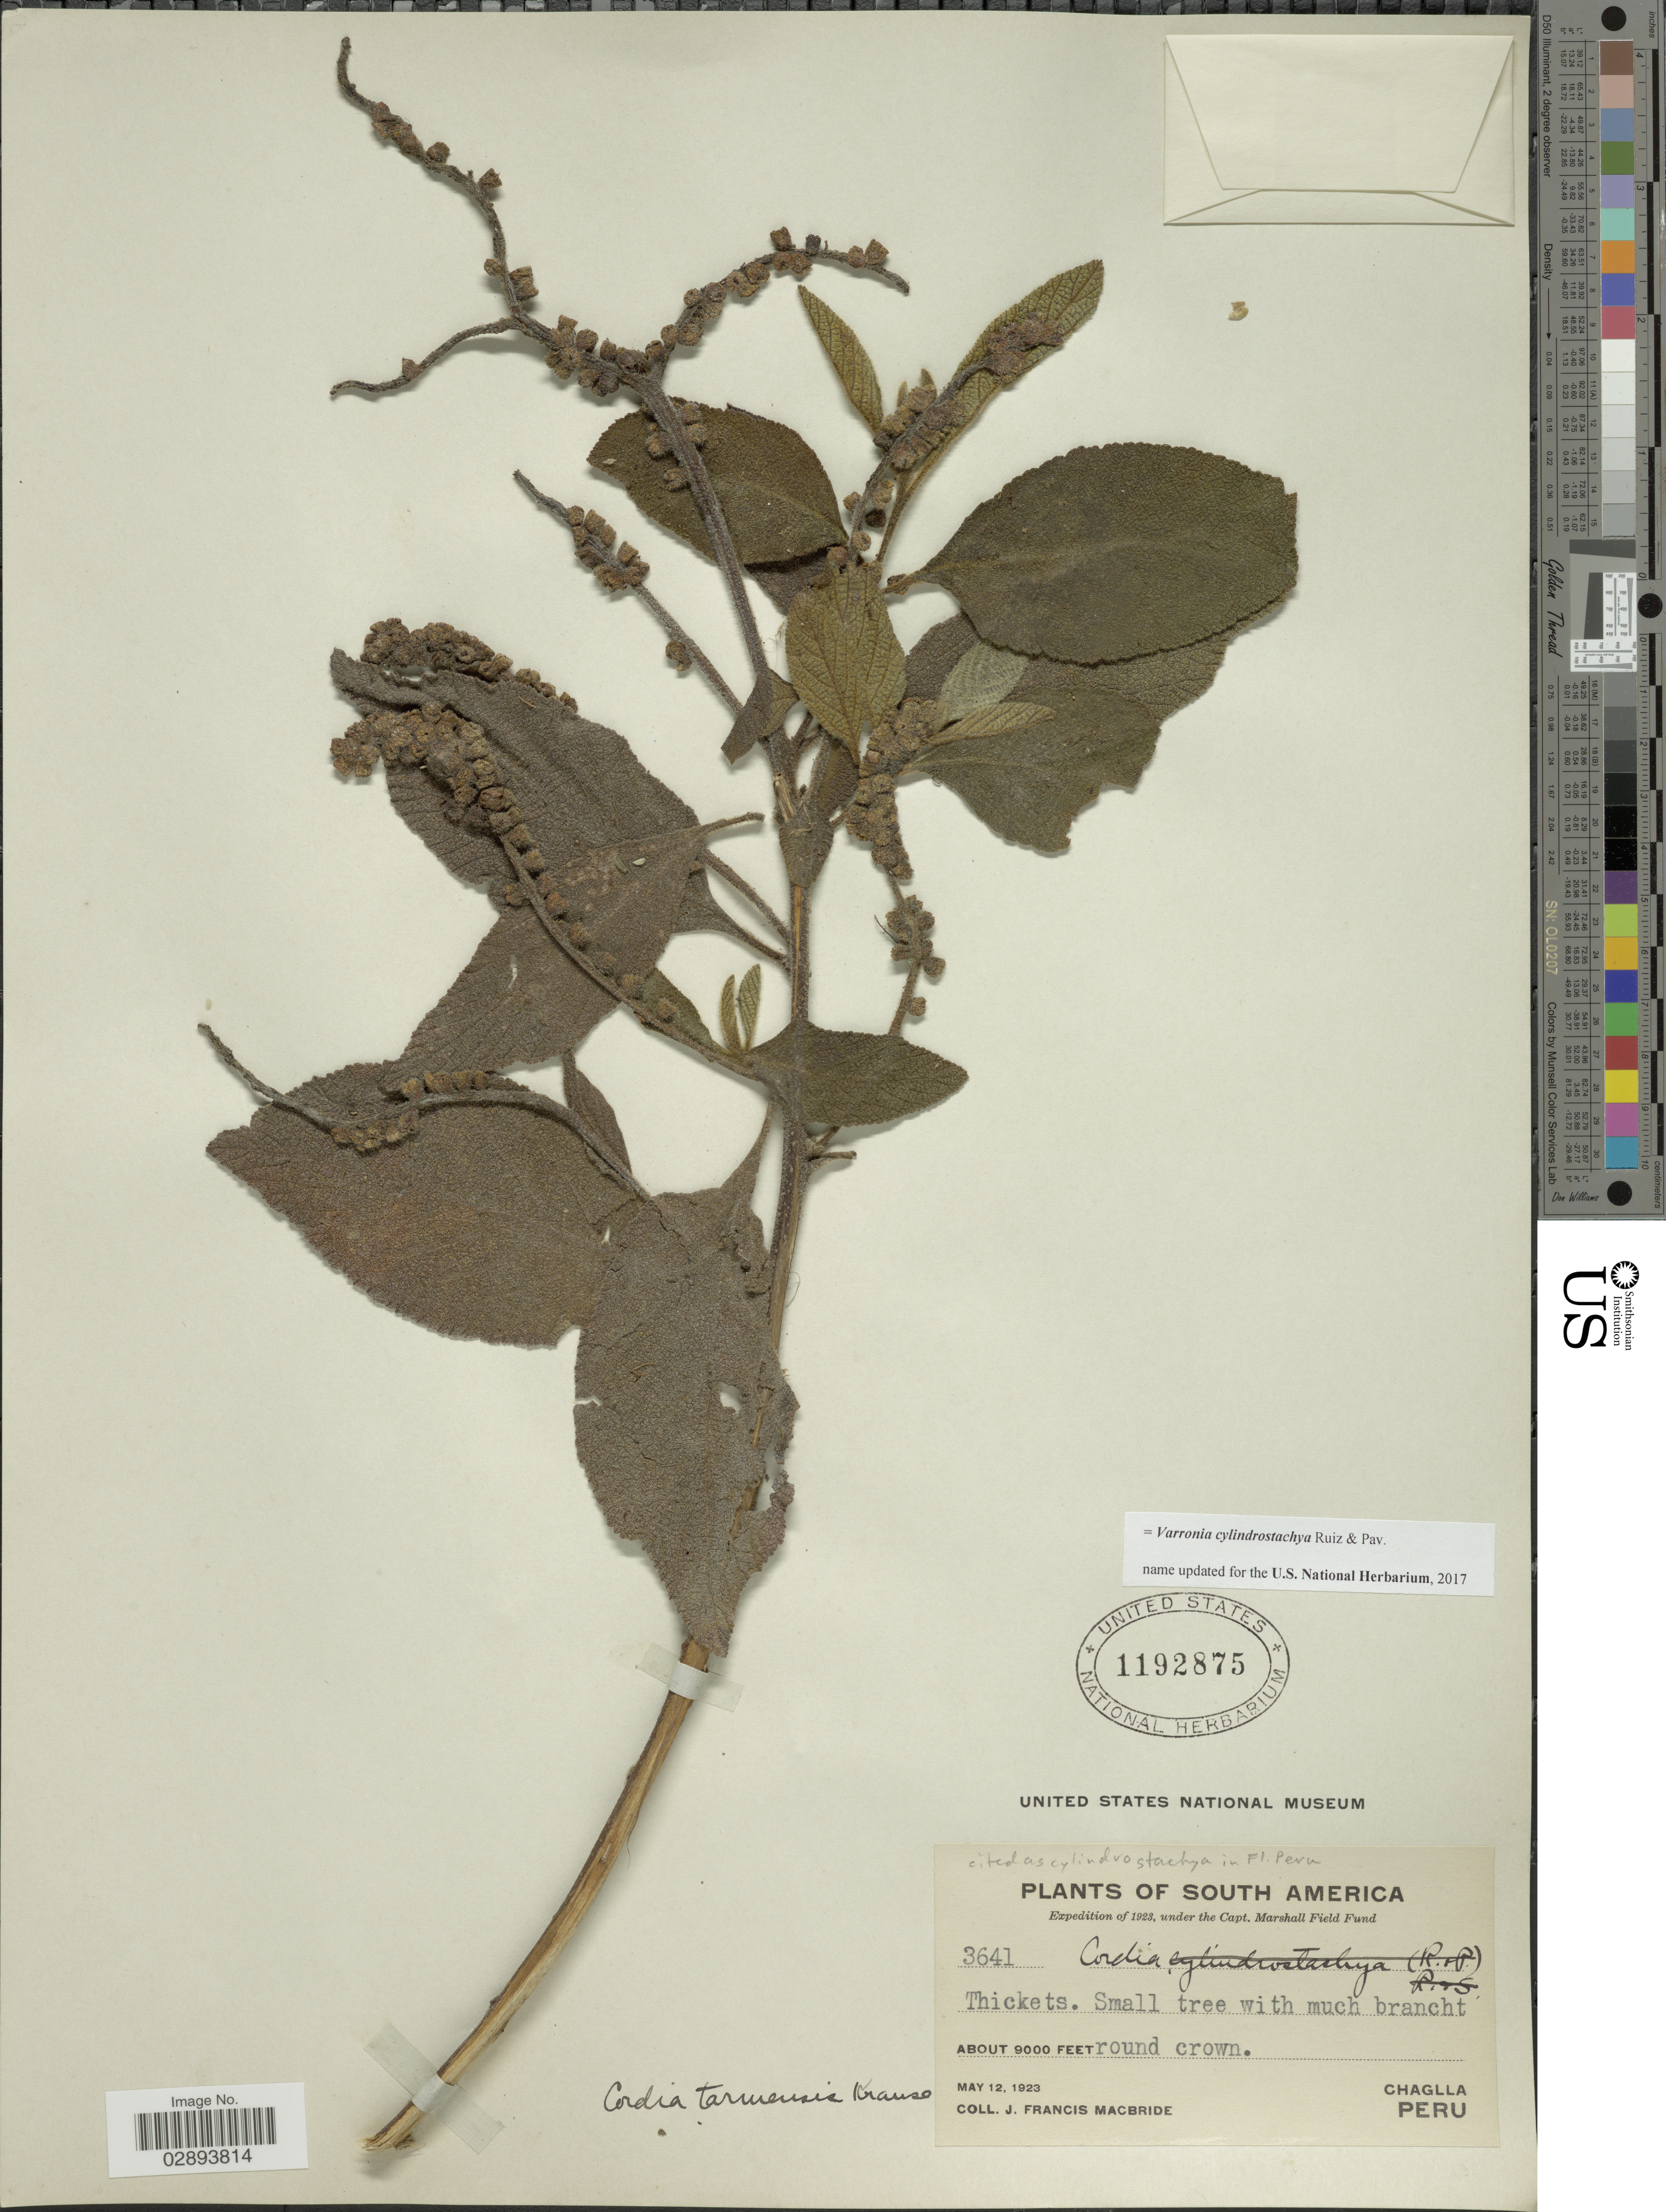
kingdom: Plantae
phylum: Tracheophyta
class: Magnoliopsida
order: Boraginales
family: Cordiaceae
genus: Varronia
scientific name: Varronia cylindrostachya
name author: Ruiz & Pav.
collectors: J. F. Macbride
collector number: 3641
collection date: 1923-05-12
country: Peru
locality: Chaglla.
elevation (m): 2743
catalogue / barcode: US 1192875